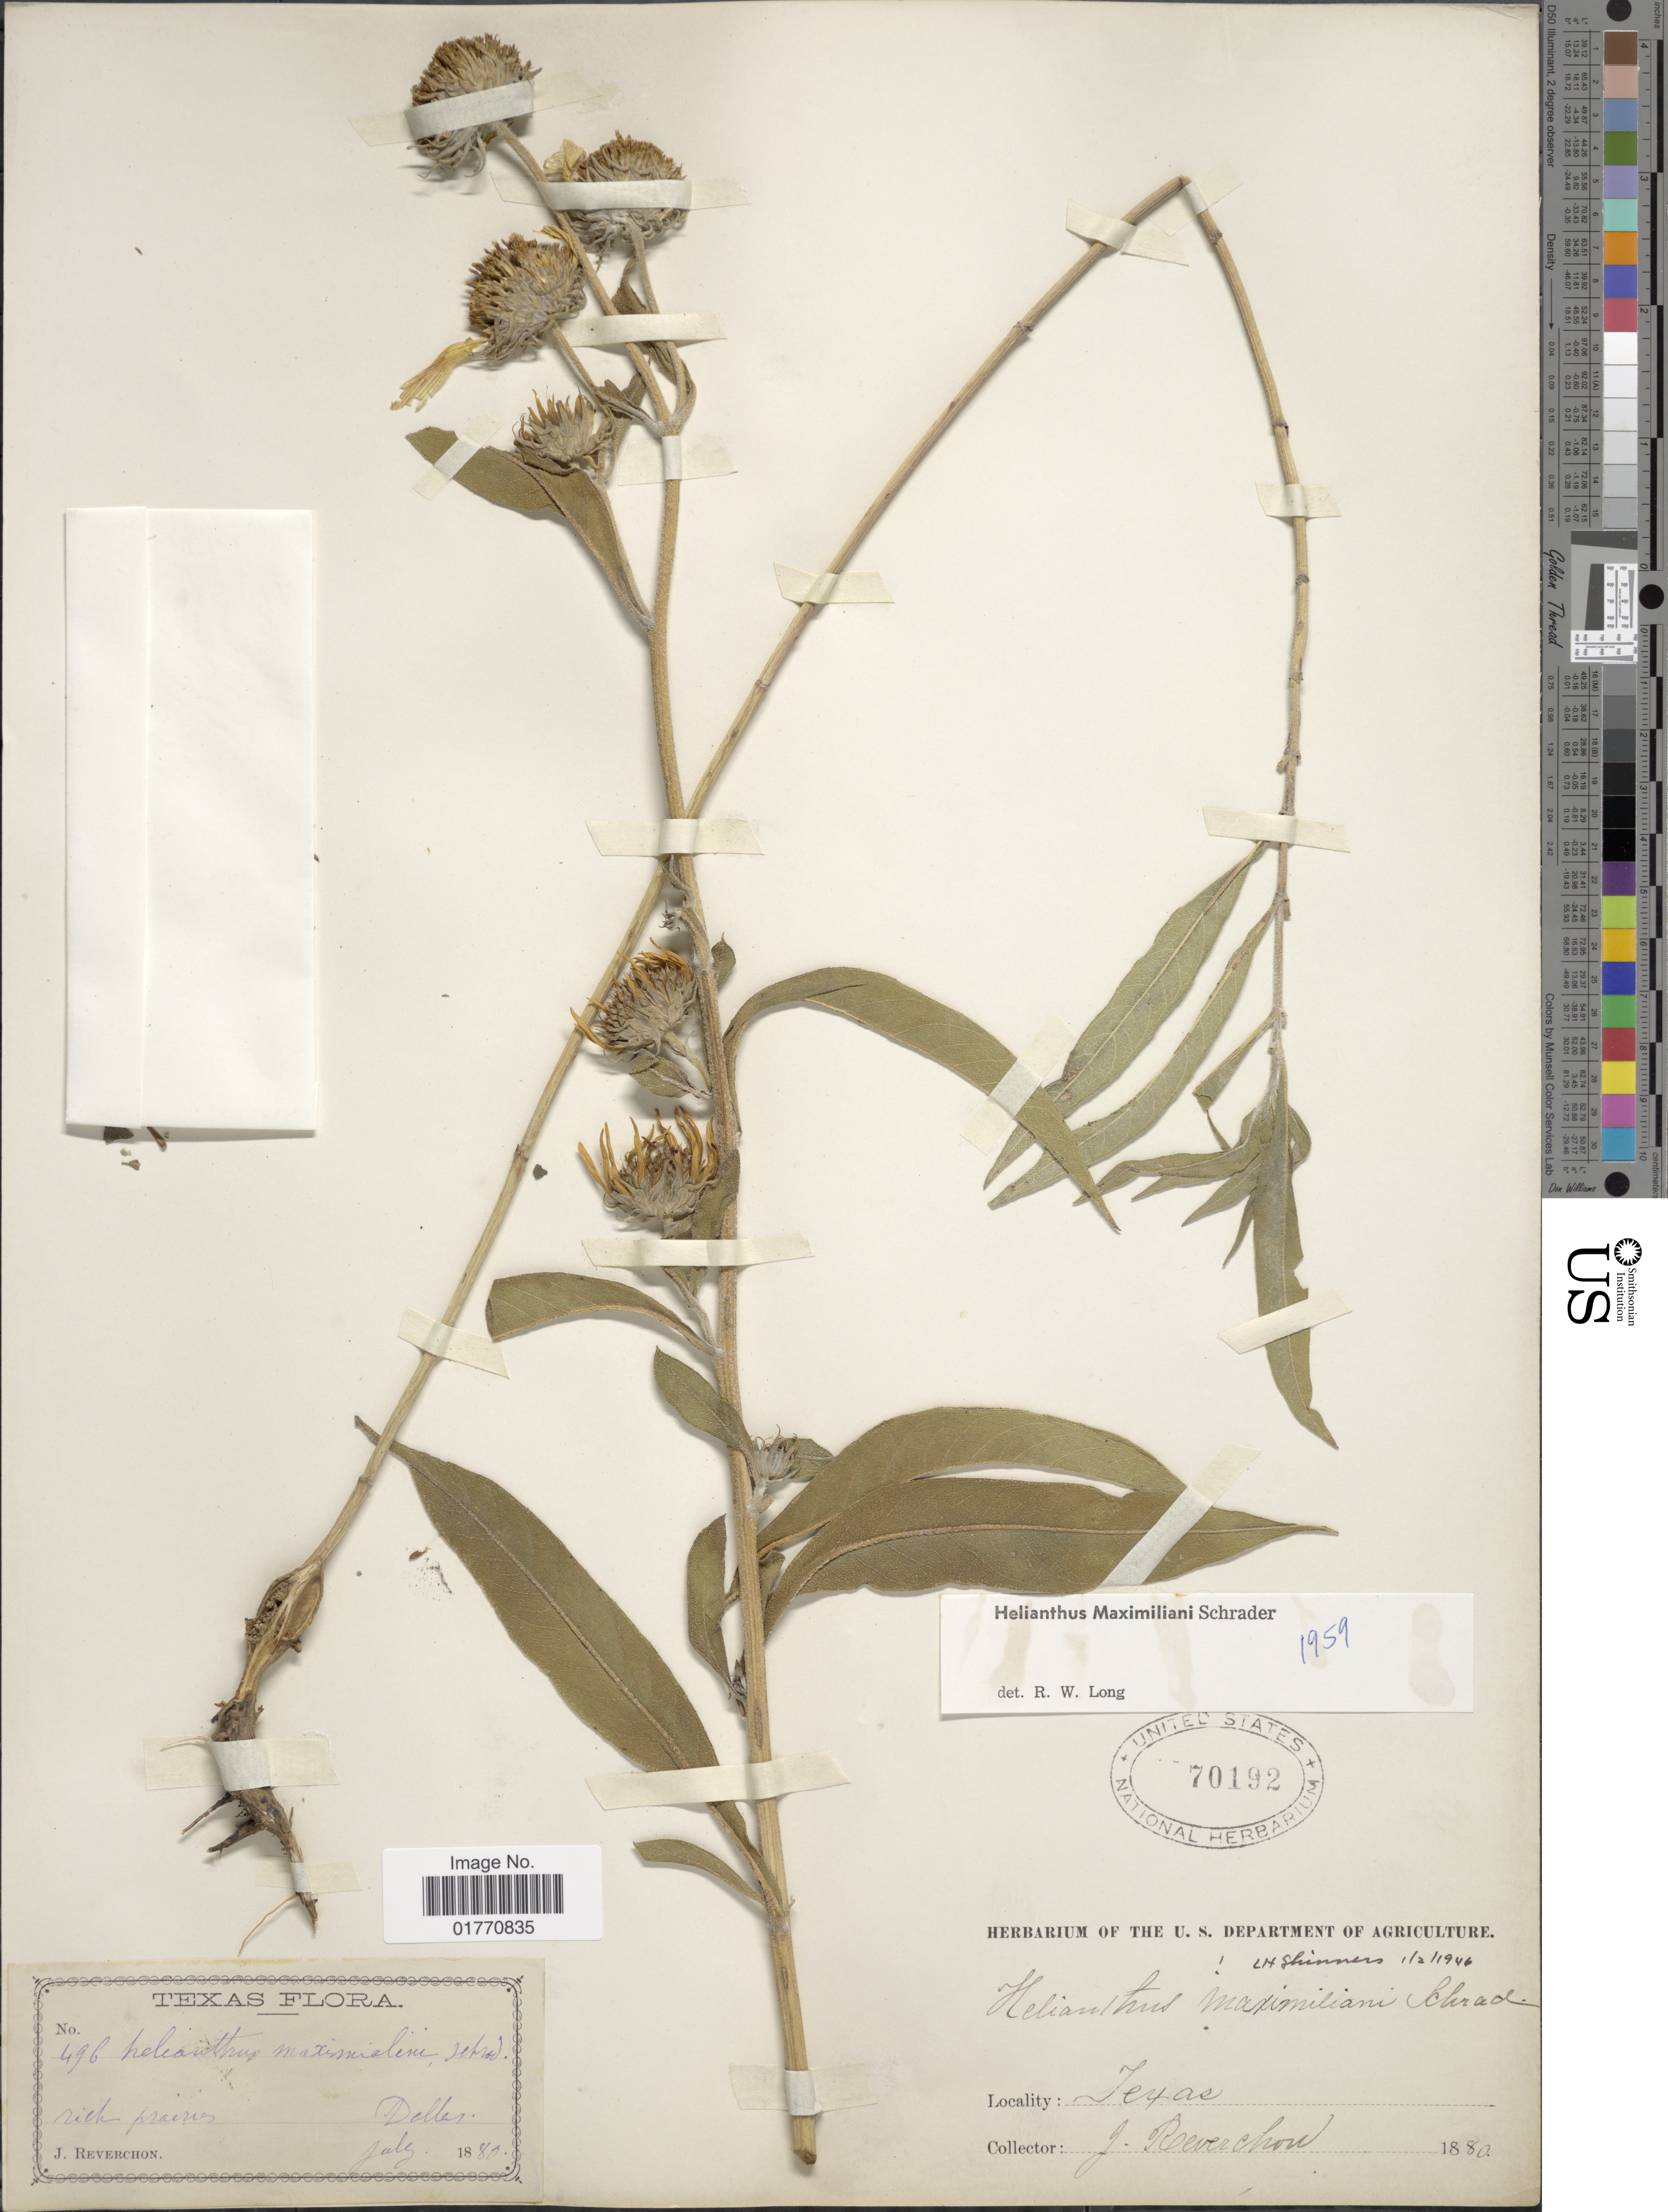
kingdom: Plantae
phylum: Tracheophyta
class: Magnoliopsida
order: Asterales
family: Asteraceae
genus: Helianthus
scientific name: Helianthus maximiliani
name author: Schrad.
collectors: J. Reverchon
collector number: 49b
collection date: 1880-07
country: United States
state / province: Texas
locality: Rich prairies, Dallas.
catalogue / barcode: US 70192